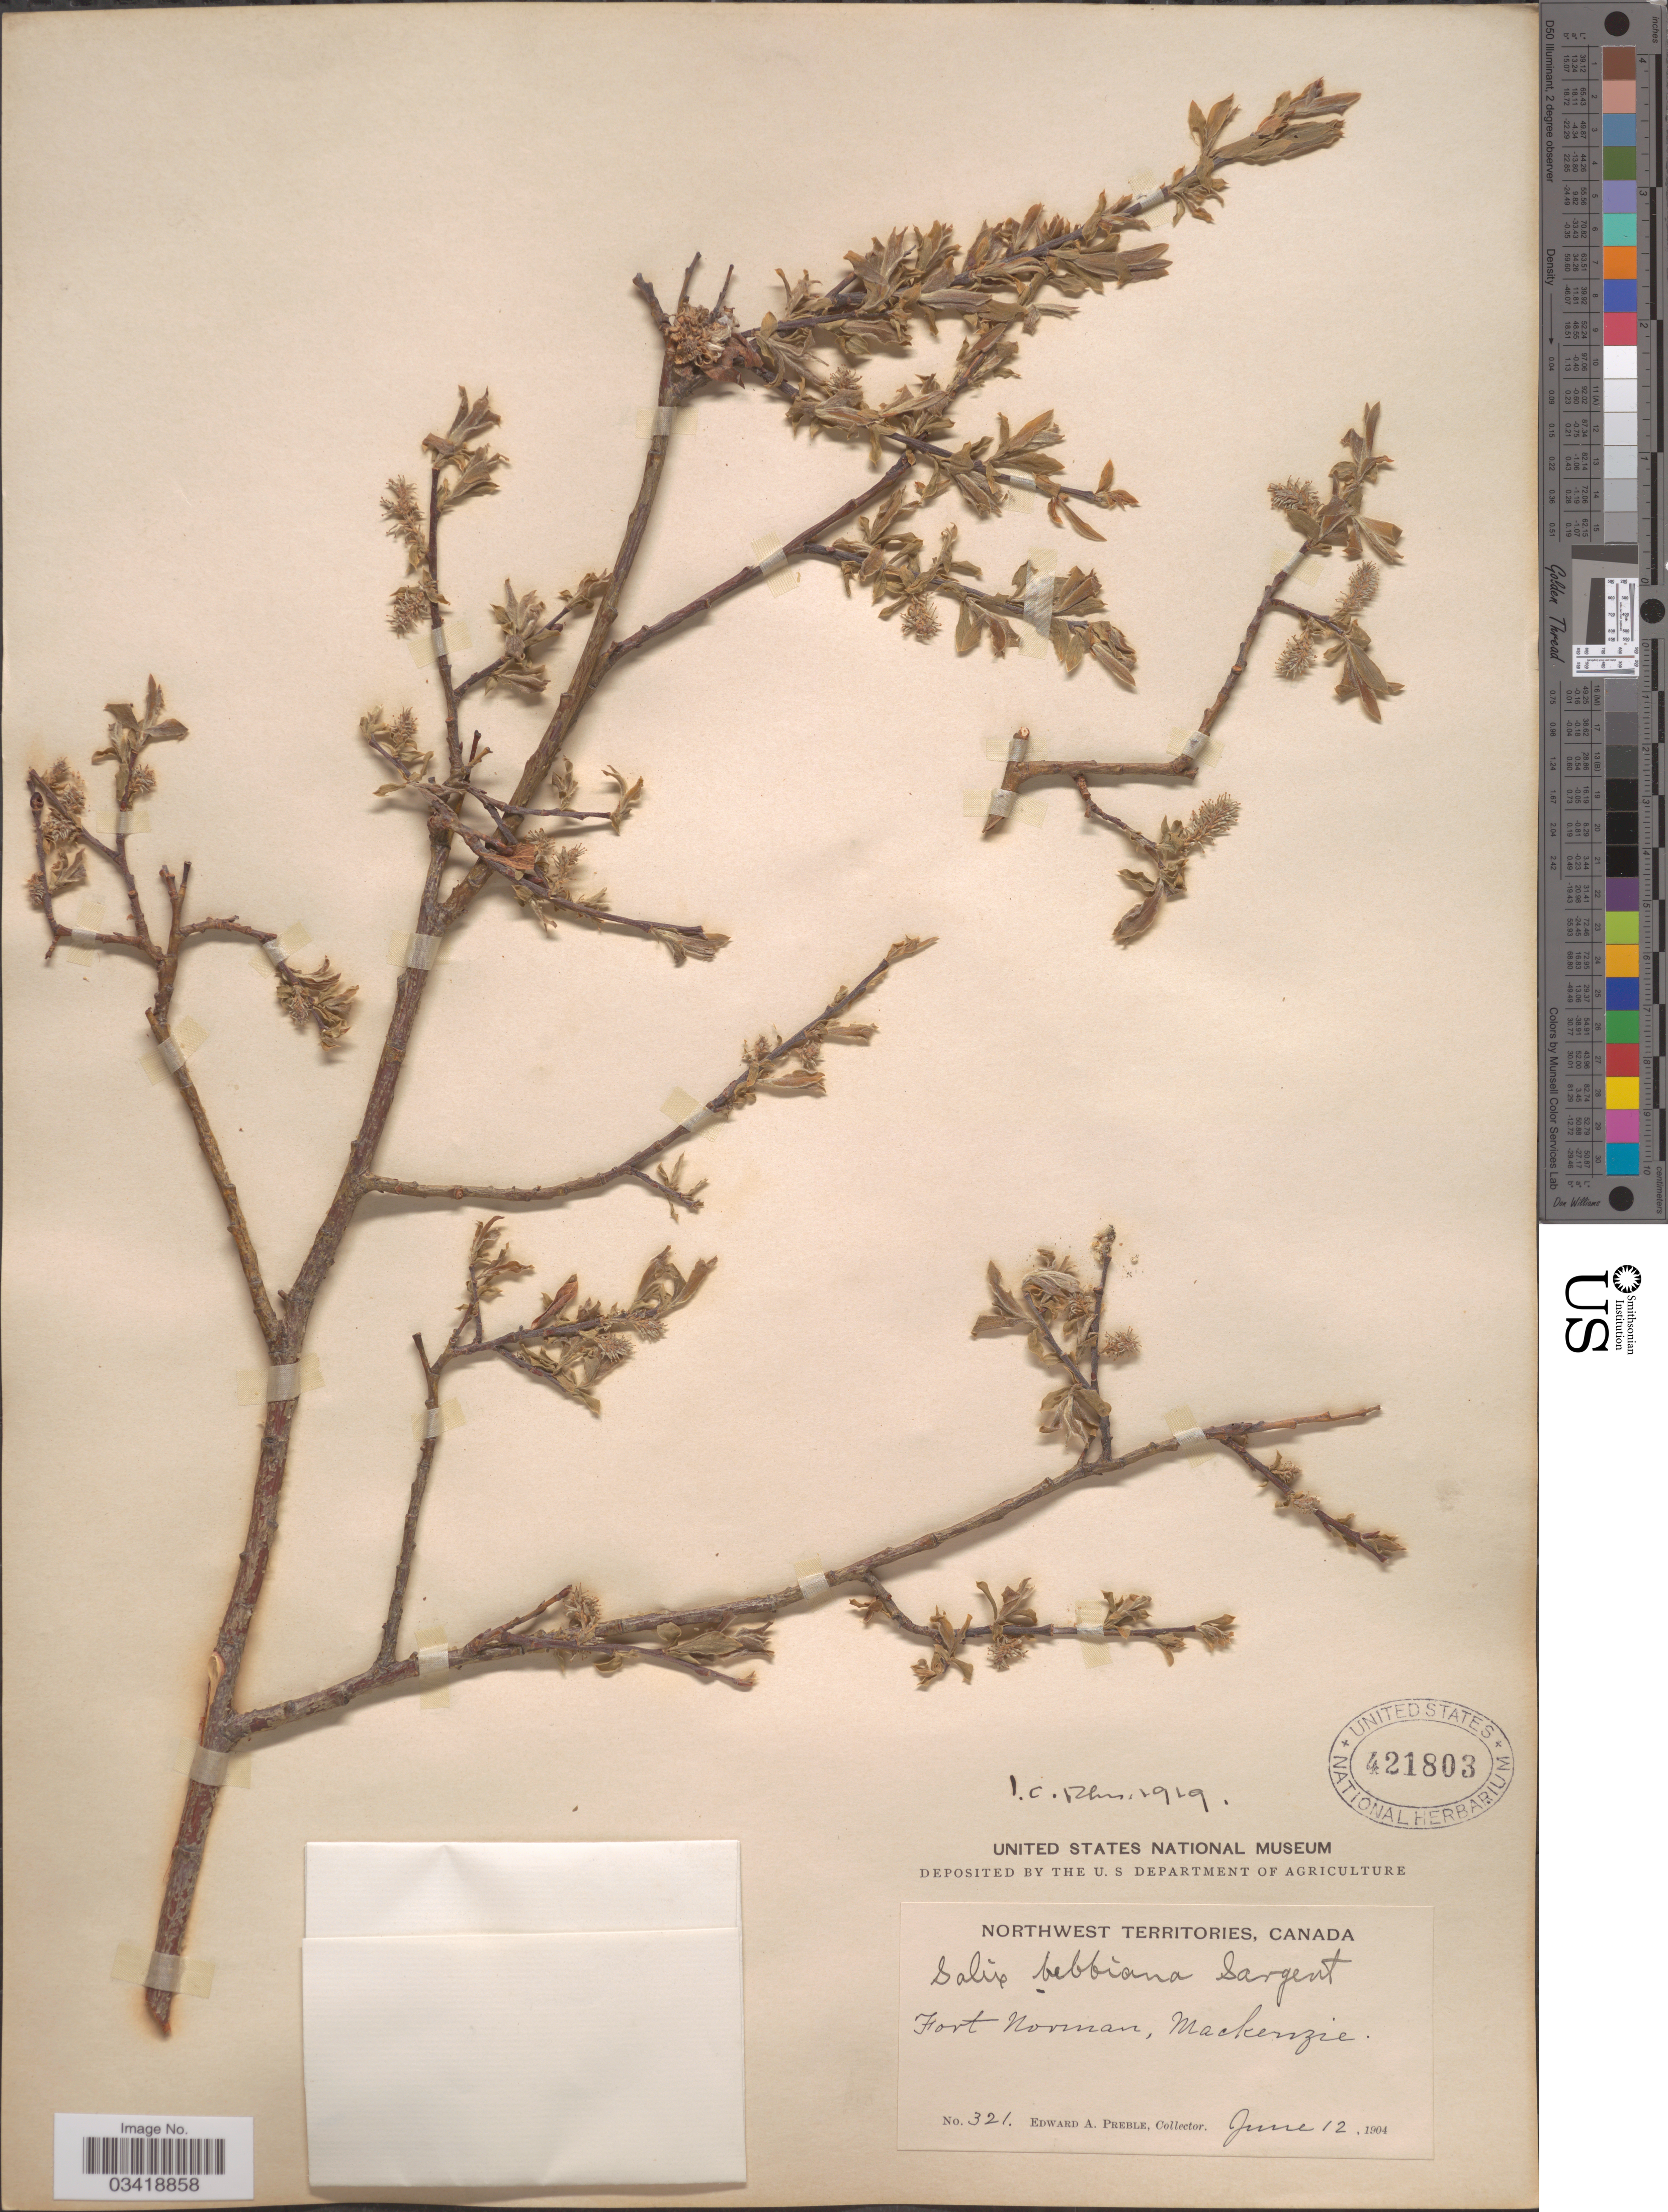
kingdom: Plantae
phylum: Tracheophyta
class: Magnoliopsida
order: Malpighiales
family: Salicaceae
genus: Salix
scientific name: Salix bebbiana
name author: Sarg.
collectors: E. Preble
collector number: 321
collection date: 1904-06-12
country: Canada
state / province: Northwest Territories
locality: Fort Norman, Mackenzie.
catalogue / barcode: US 421803